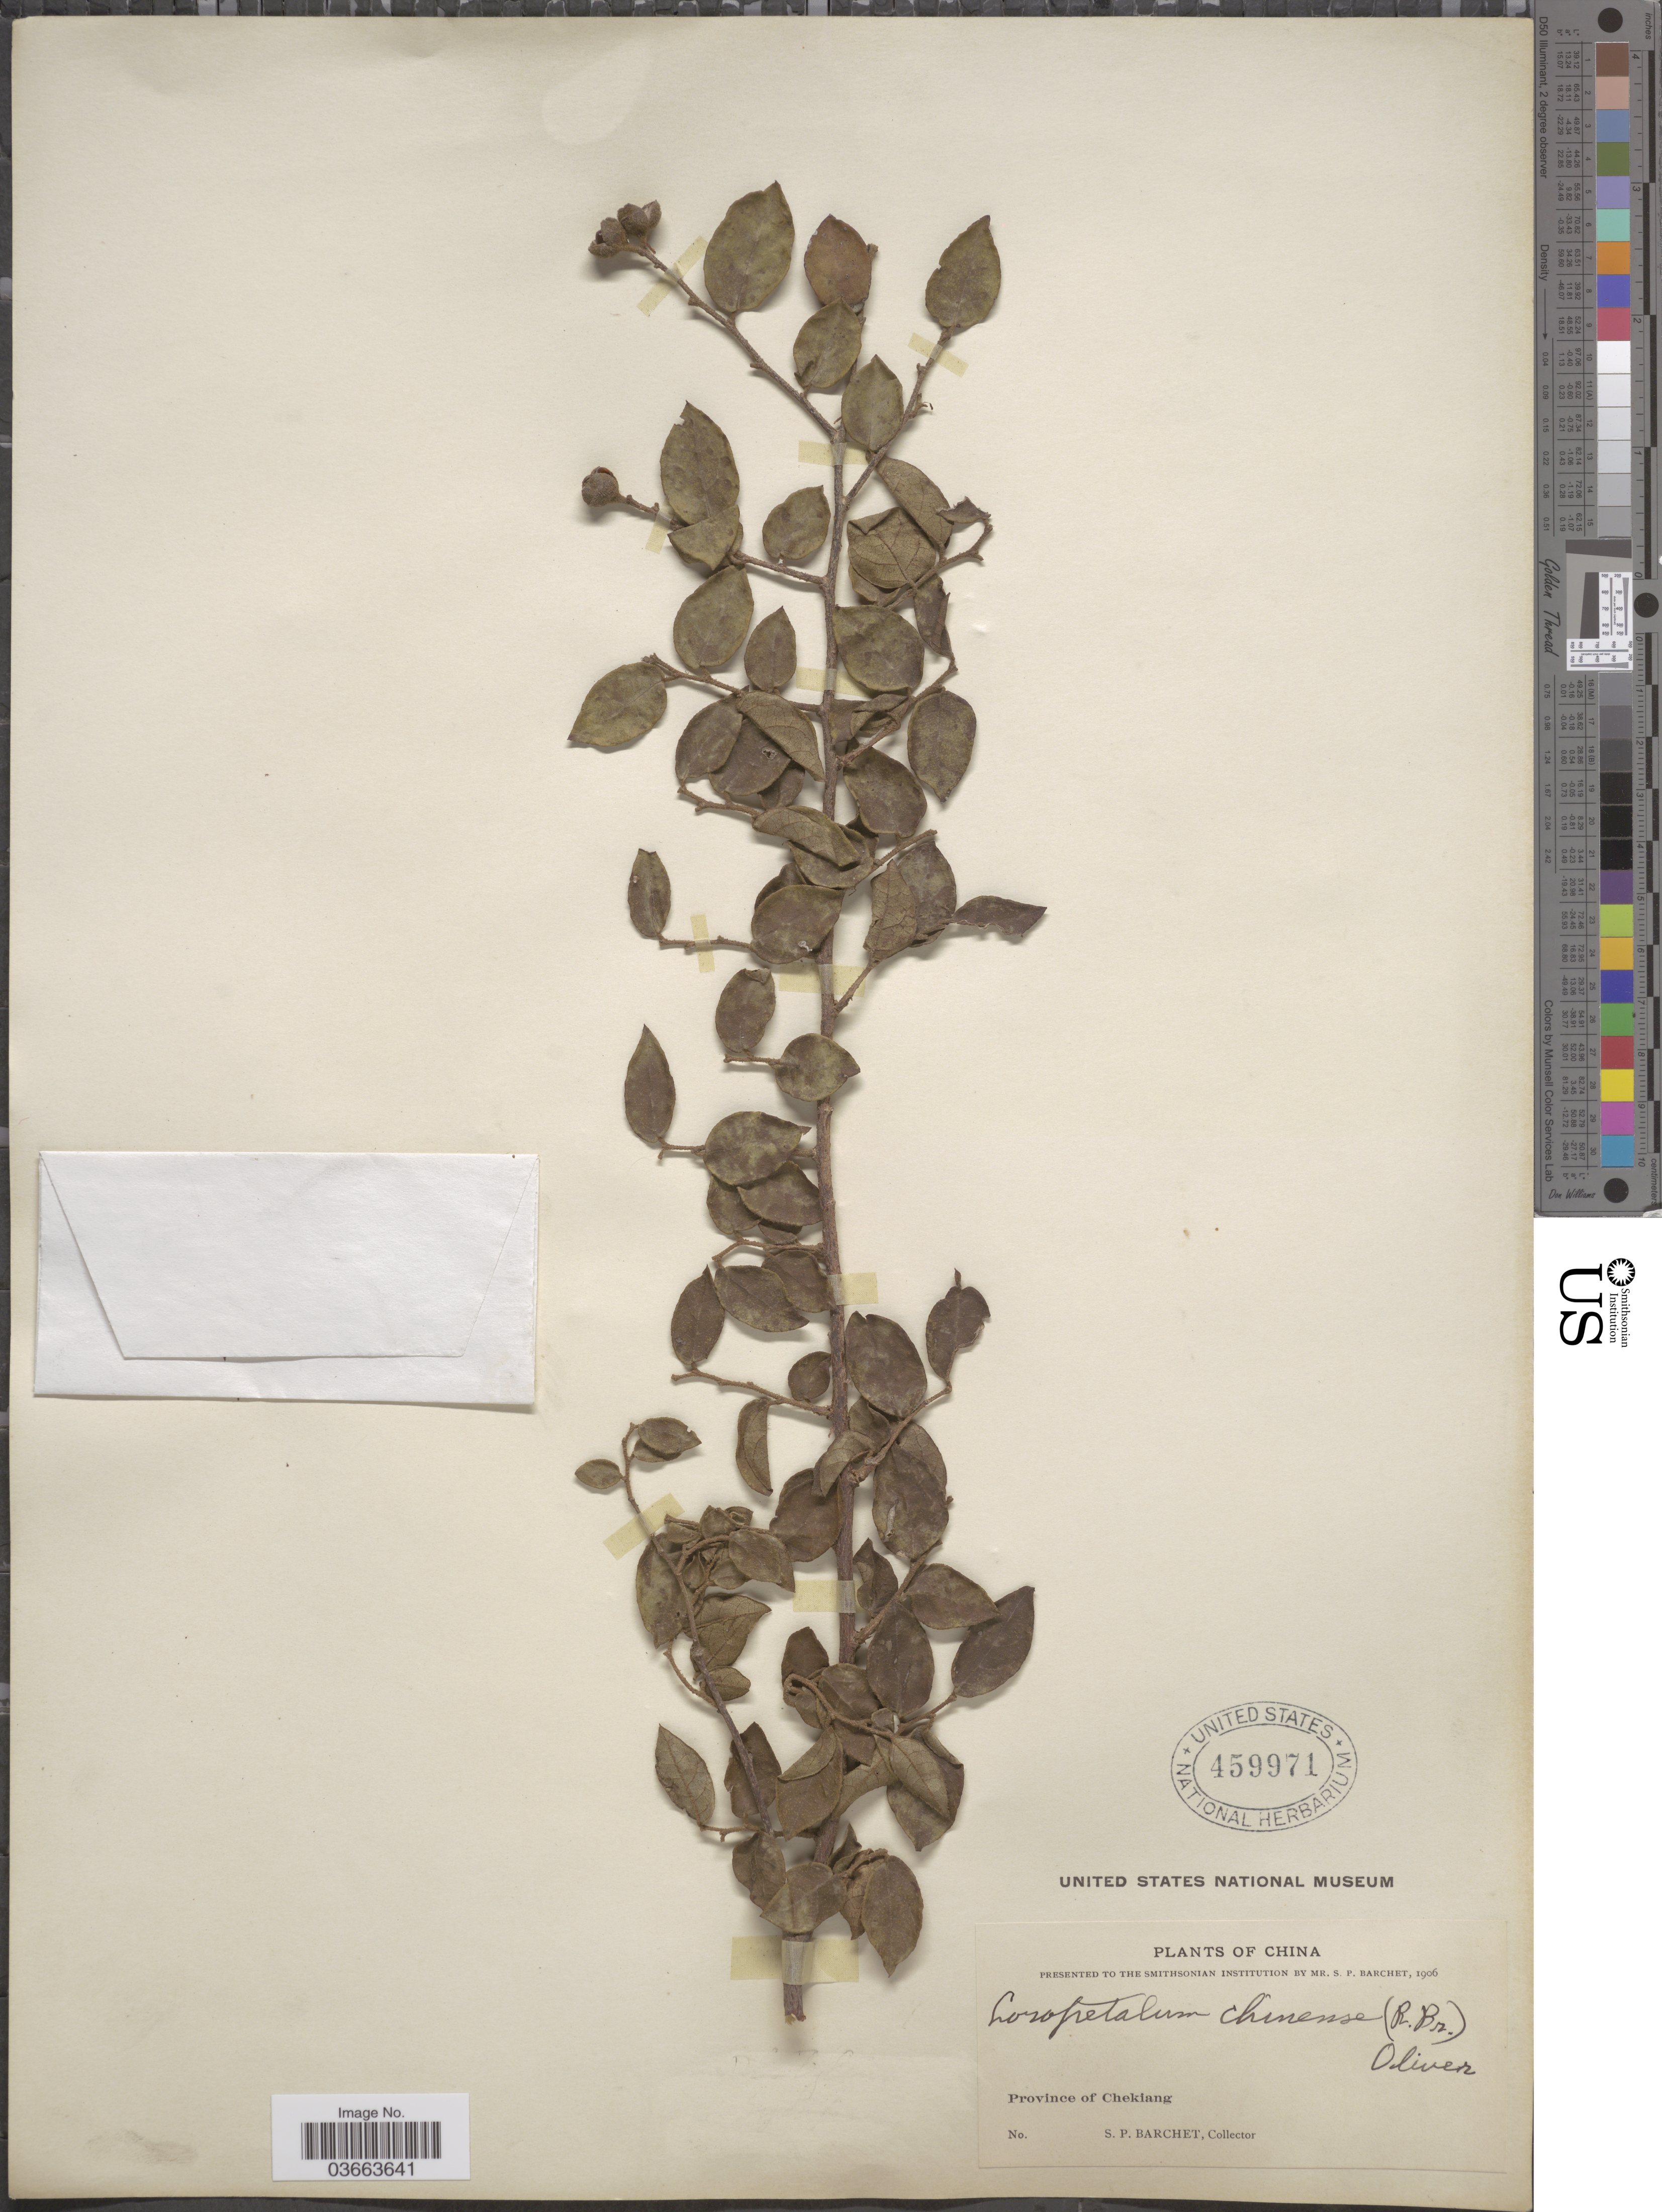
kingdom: Plantae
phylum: Tracheophyta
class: Magnoliopsida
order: Saxifragales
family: Hamamelidaceae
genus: Loropetalum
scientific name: Loropetalum chinense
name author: (R. Br.) Oliv.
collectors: S. P. Barchet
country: China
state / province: Zhejiang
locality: Province of Chekiang.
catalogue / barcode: US 459971